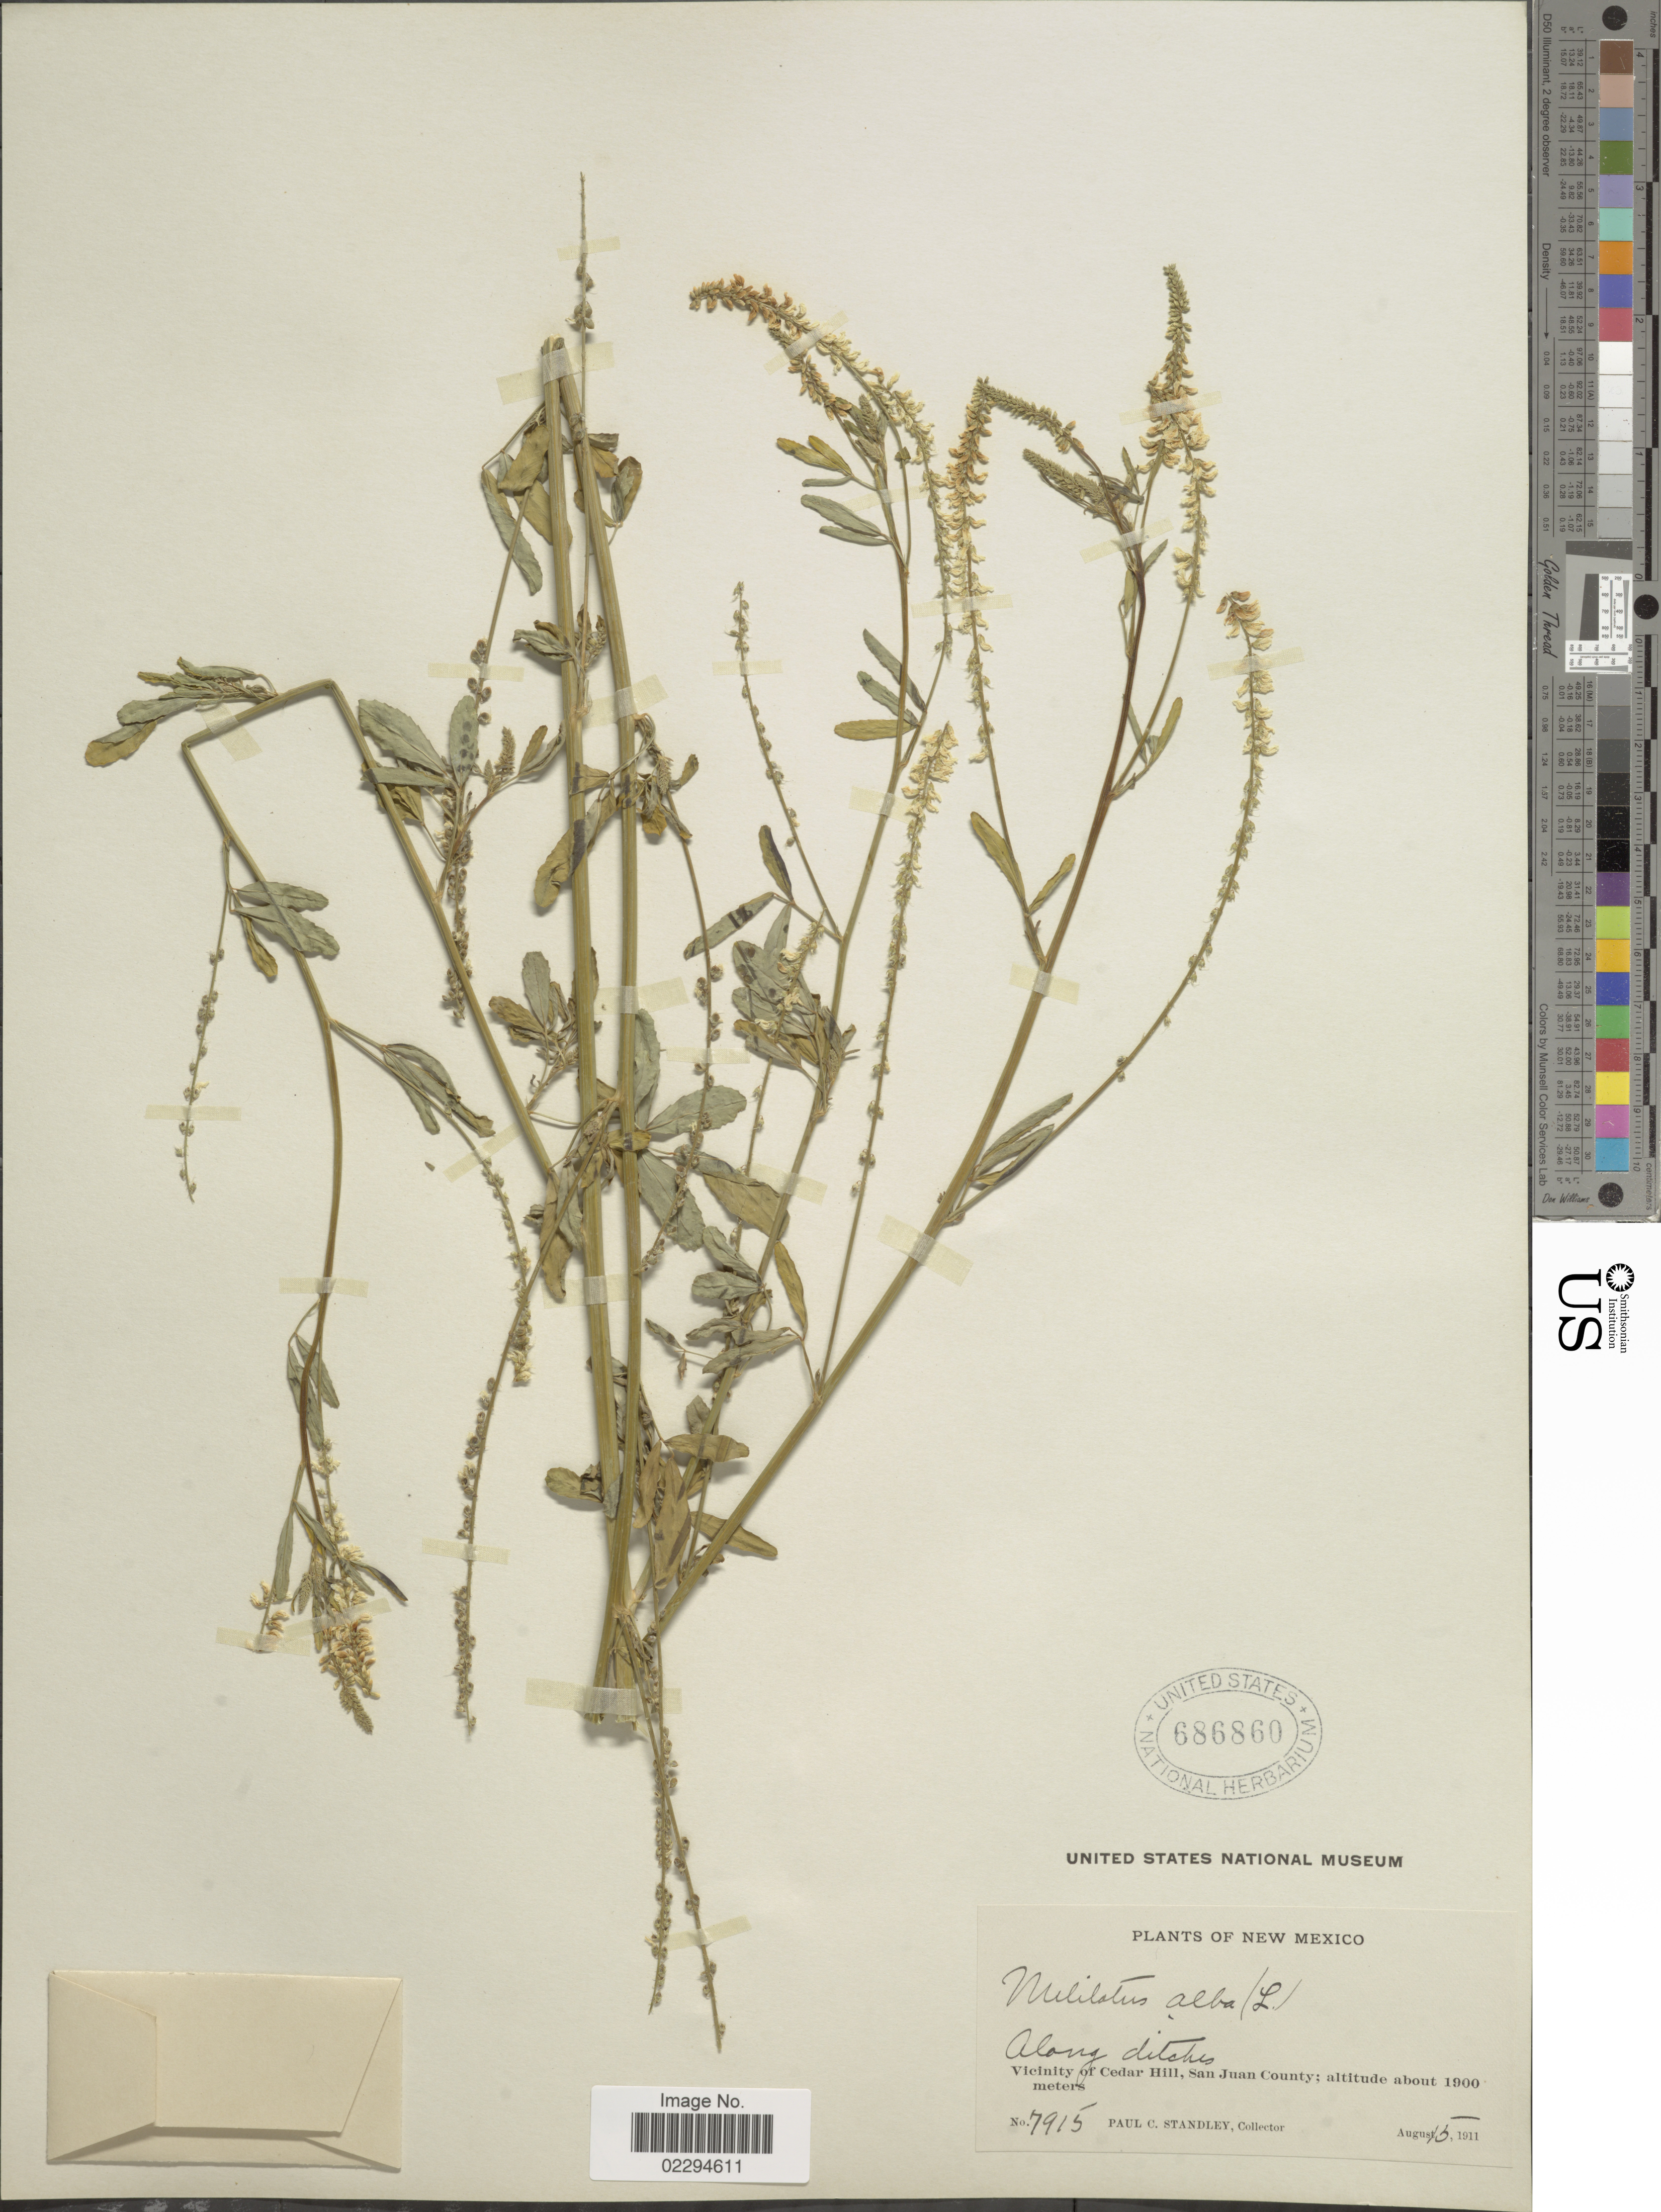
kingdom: Plantae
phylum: Tracheophyta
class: Magnoliopsida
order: Fabales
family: Fabaceae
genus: Melilotus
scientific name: Melilotus albus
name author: Medik.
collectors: P. C. Standley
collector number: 7915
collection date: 1911-08-15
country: United States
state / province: New Mexico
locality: Vicinity of Cedar Hill, San Juan County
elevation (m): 1900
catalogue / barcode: US 686860